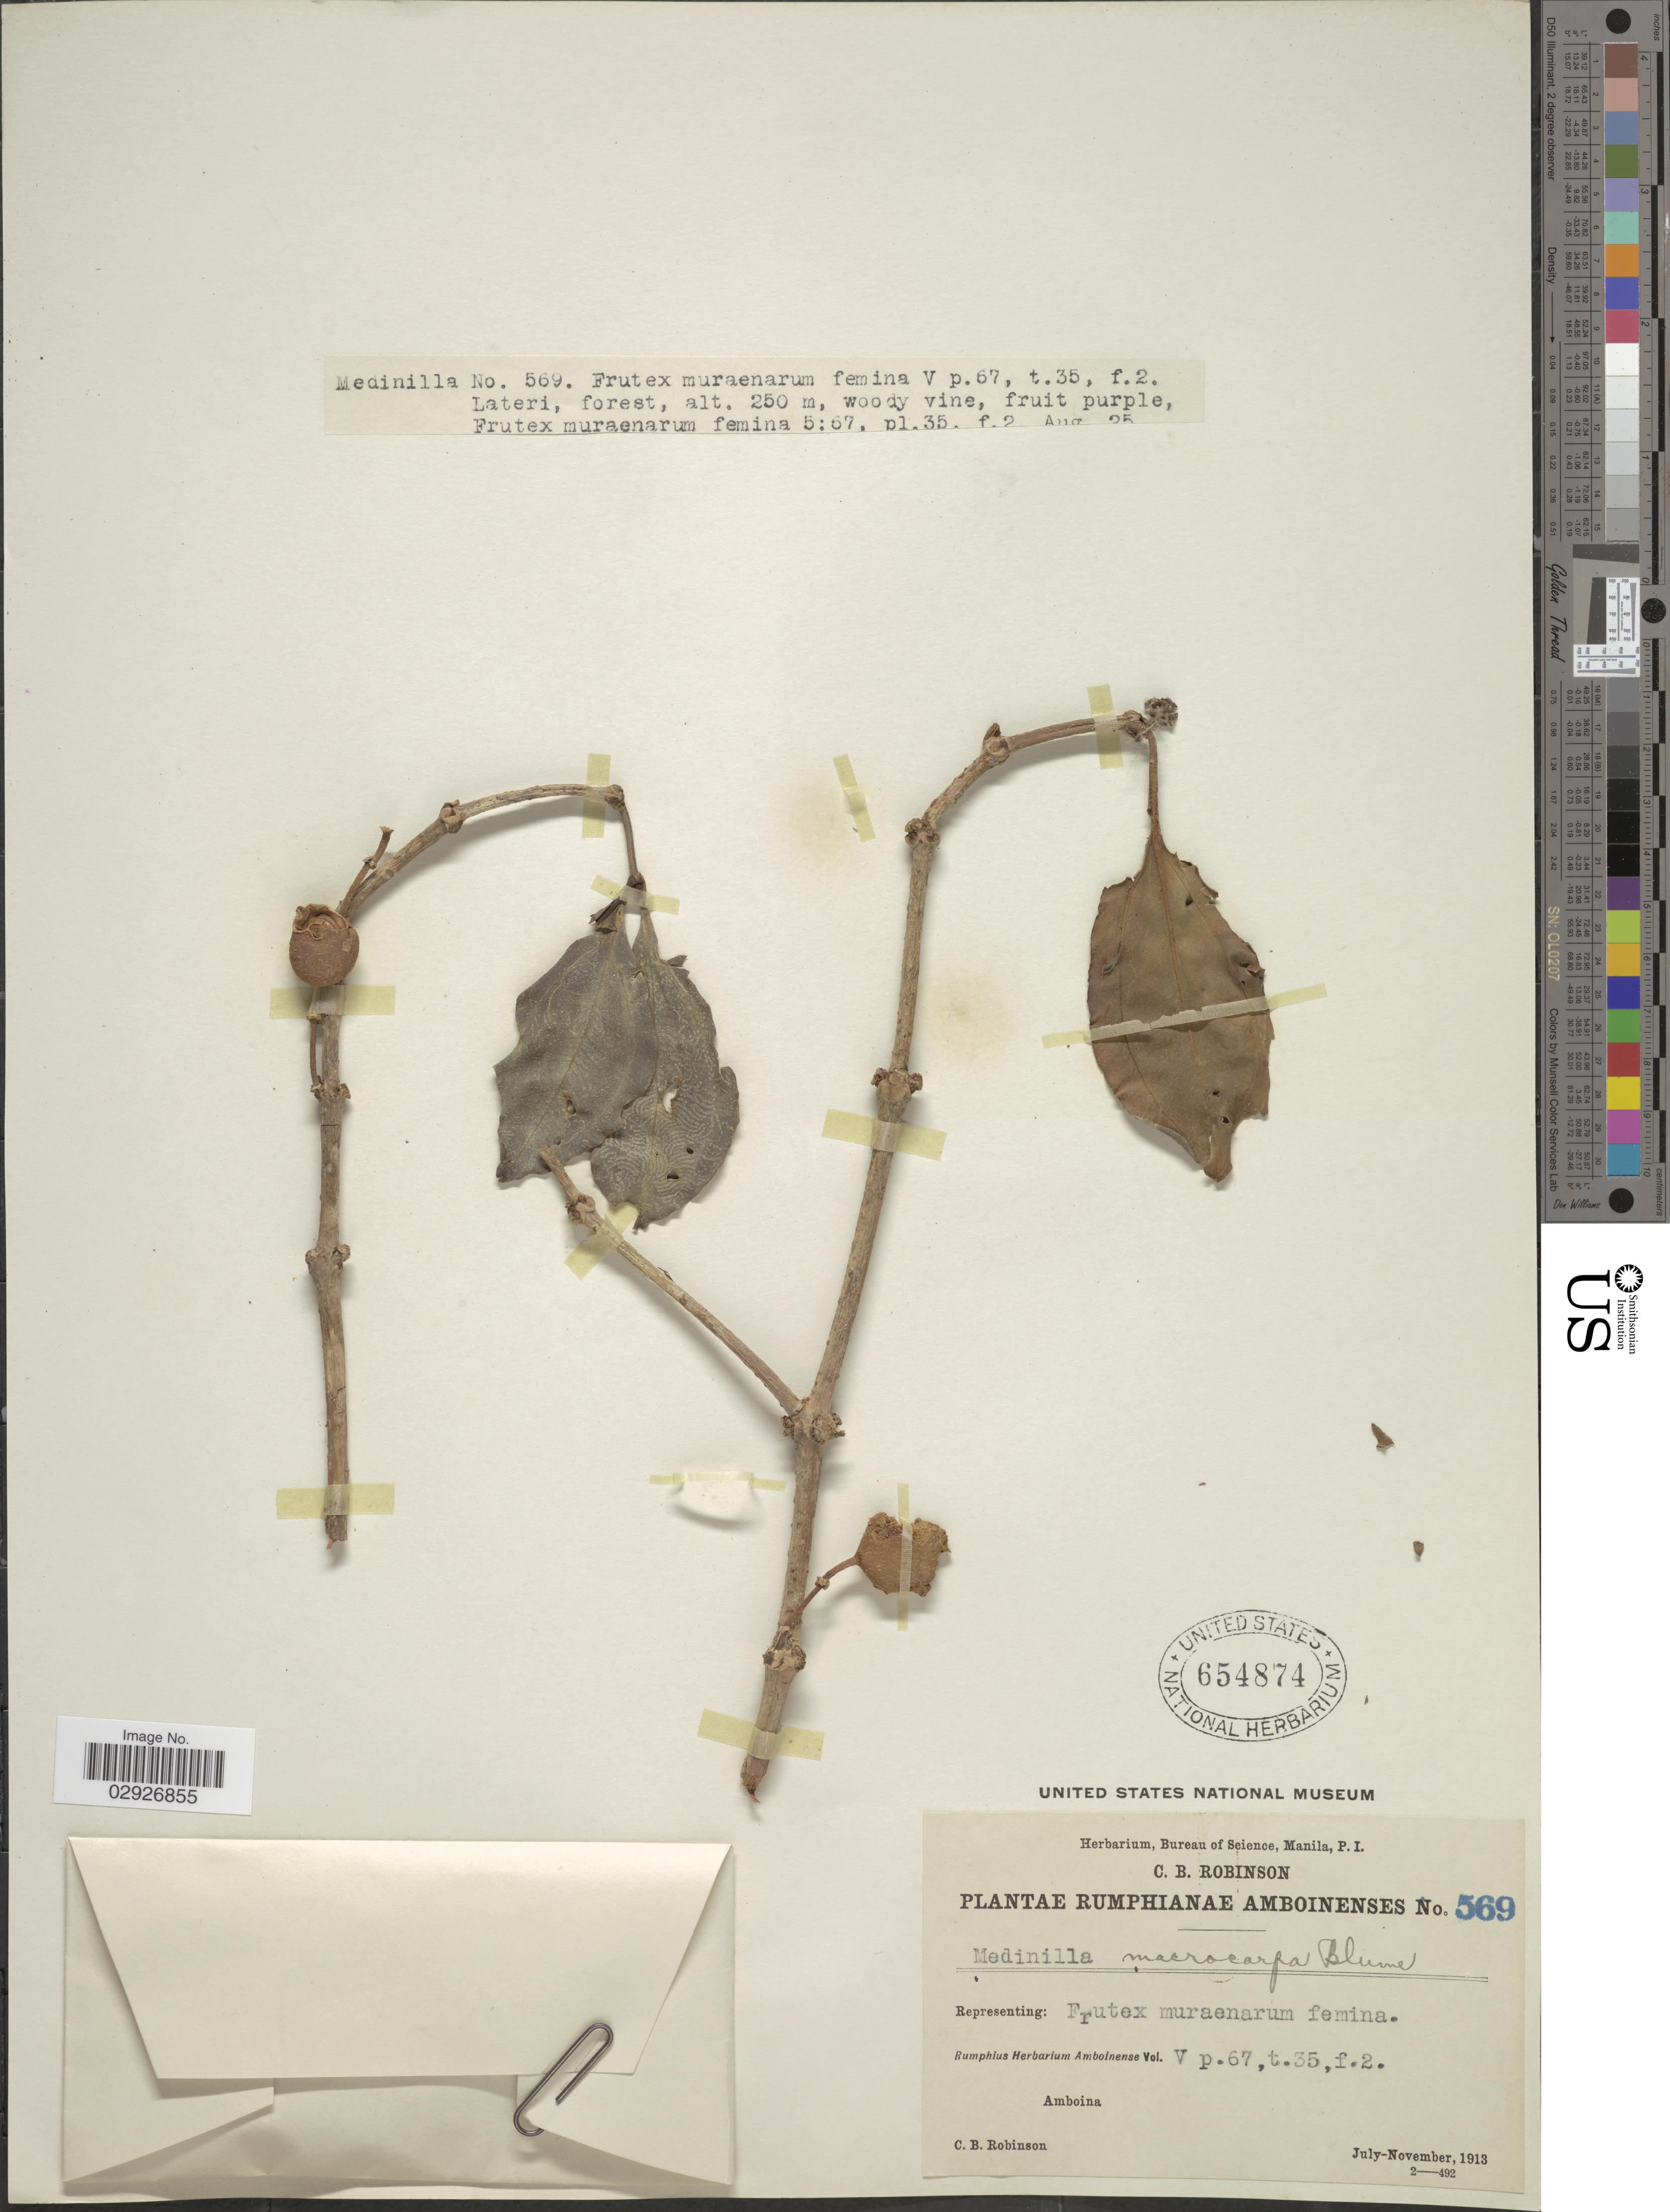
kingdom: Plantae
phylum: Tracheophyta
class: Magnoliopsida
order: Myrtales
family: Melastomataceae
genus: Medinilla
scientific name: Medinilla macrocarpa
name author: Blume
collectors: C. Robinson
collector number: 569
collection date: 1913-08-25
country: Indonesia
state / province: Maluku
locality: Amboina.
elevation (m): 250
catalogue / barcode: US 654874